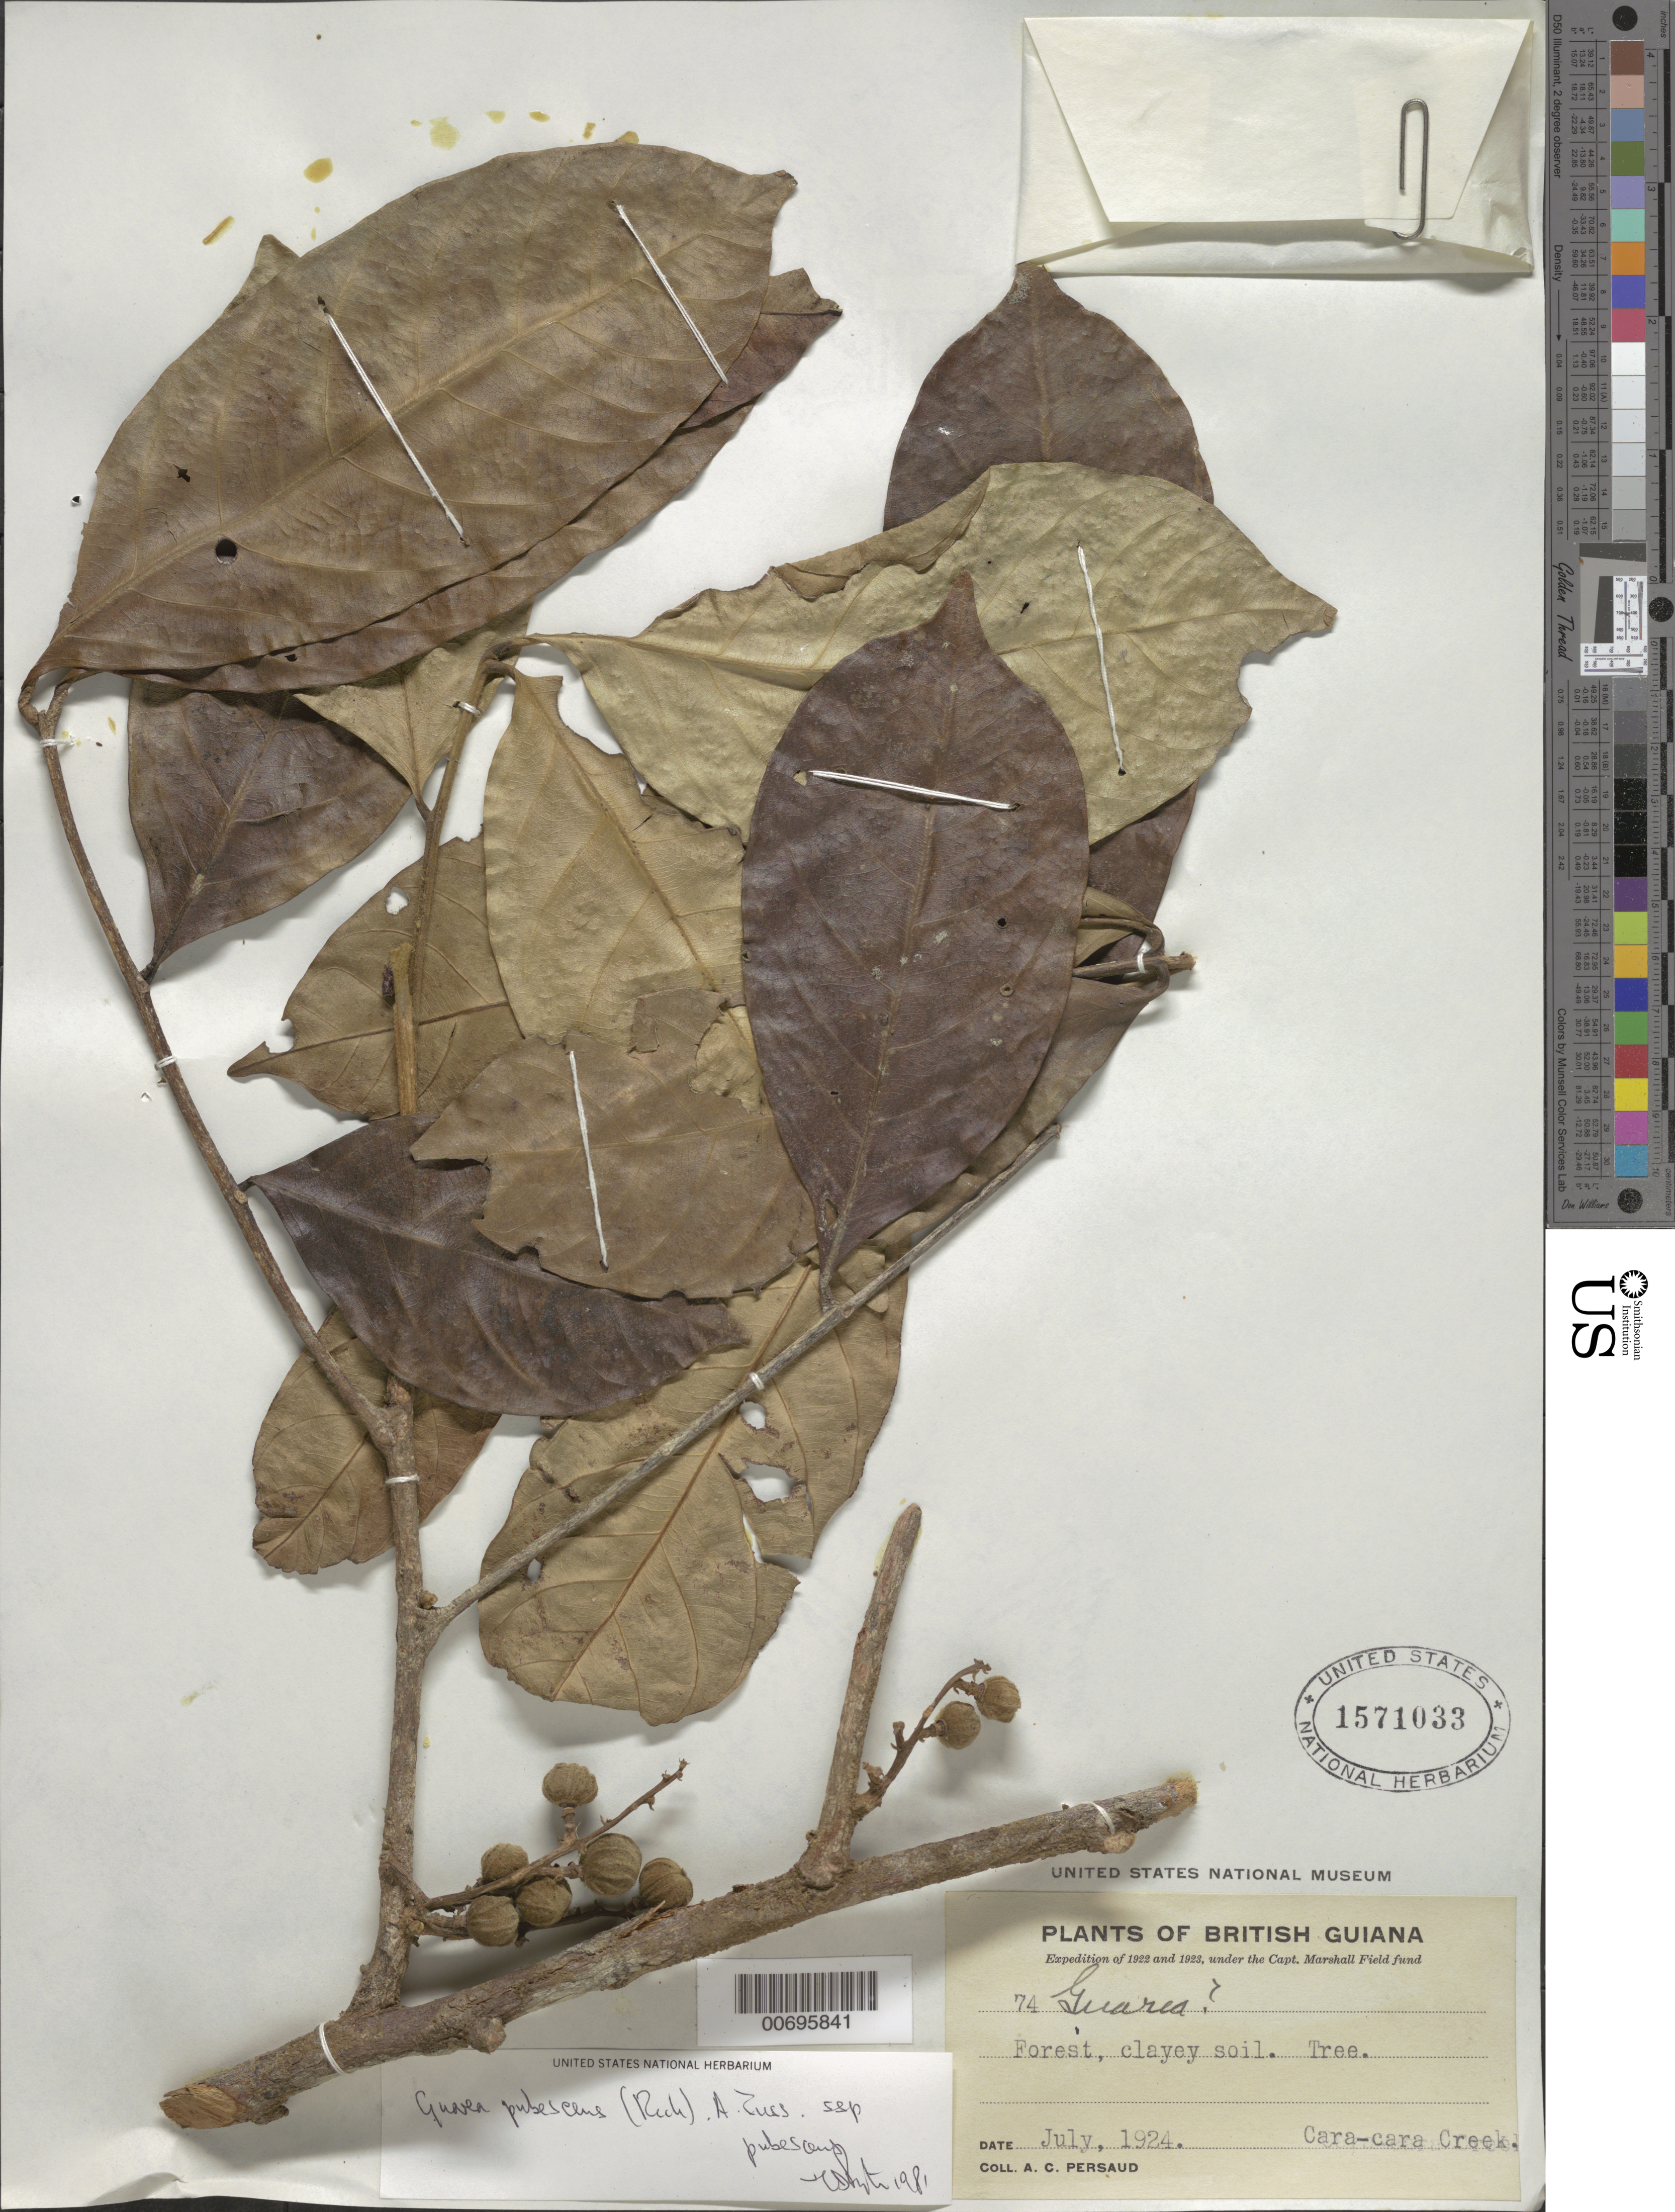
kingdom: Plantae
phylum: Tracheophyta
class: Magnoliopsida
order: Sapindales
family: Meliaceae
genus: Guarea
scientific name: Guarea pubescens subsp. pubescens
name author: (Rich.) A. Juss.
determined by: Whyte, A.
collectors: A. Persaud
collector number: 74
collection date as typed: Jul-24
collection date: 1924-07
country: Guyana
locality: Cara Cara creek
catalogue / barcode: US 1571033